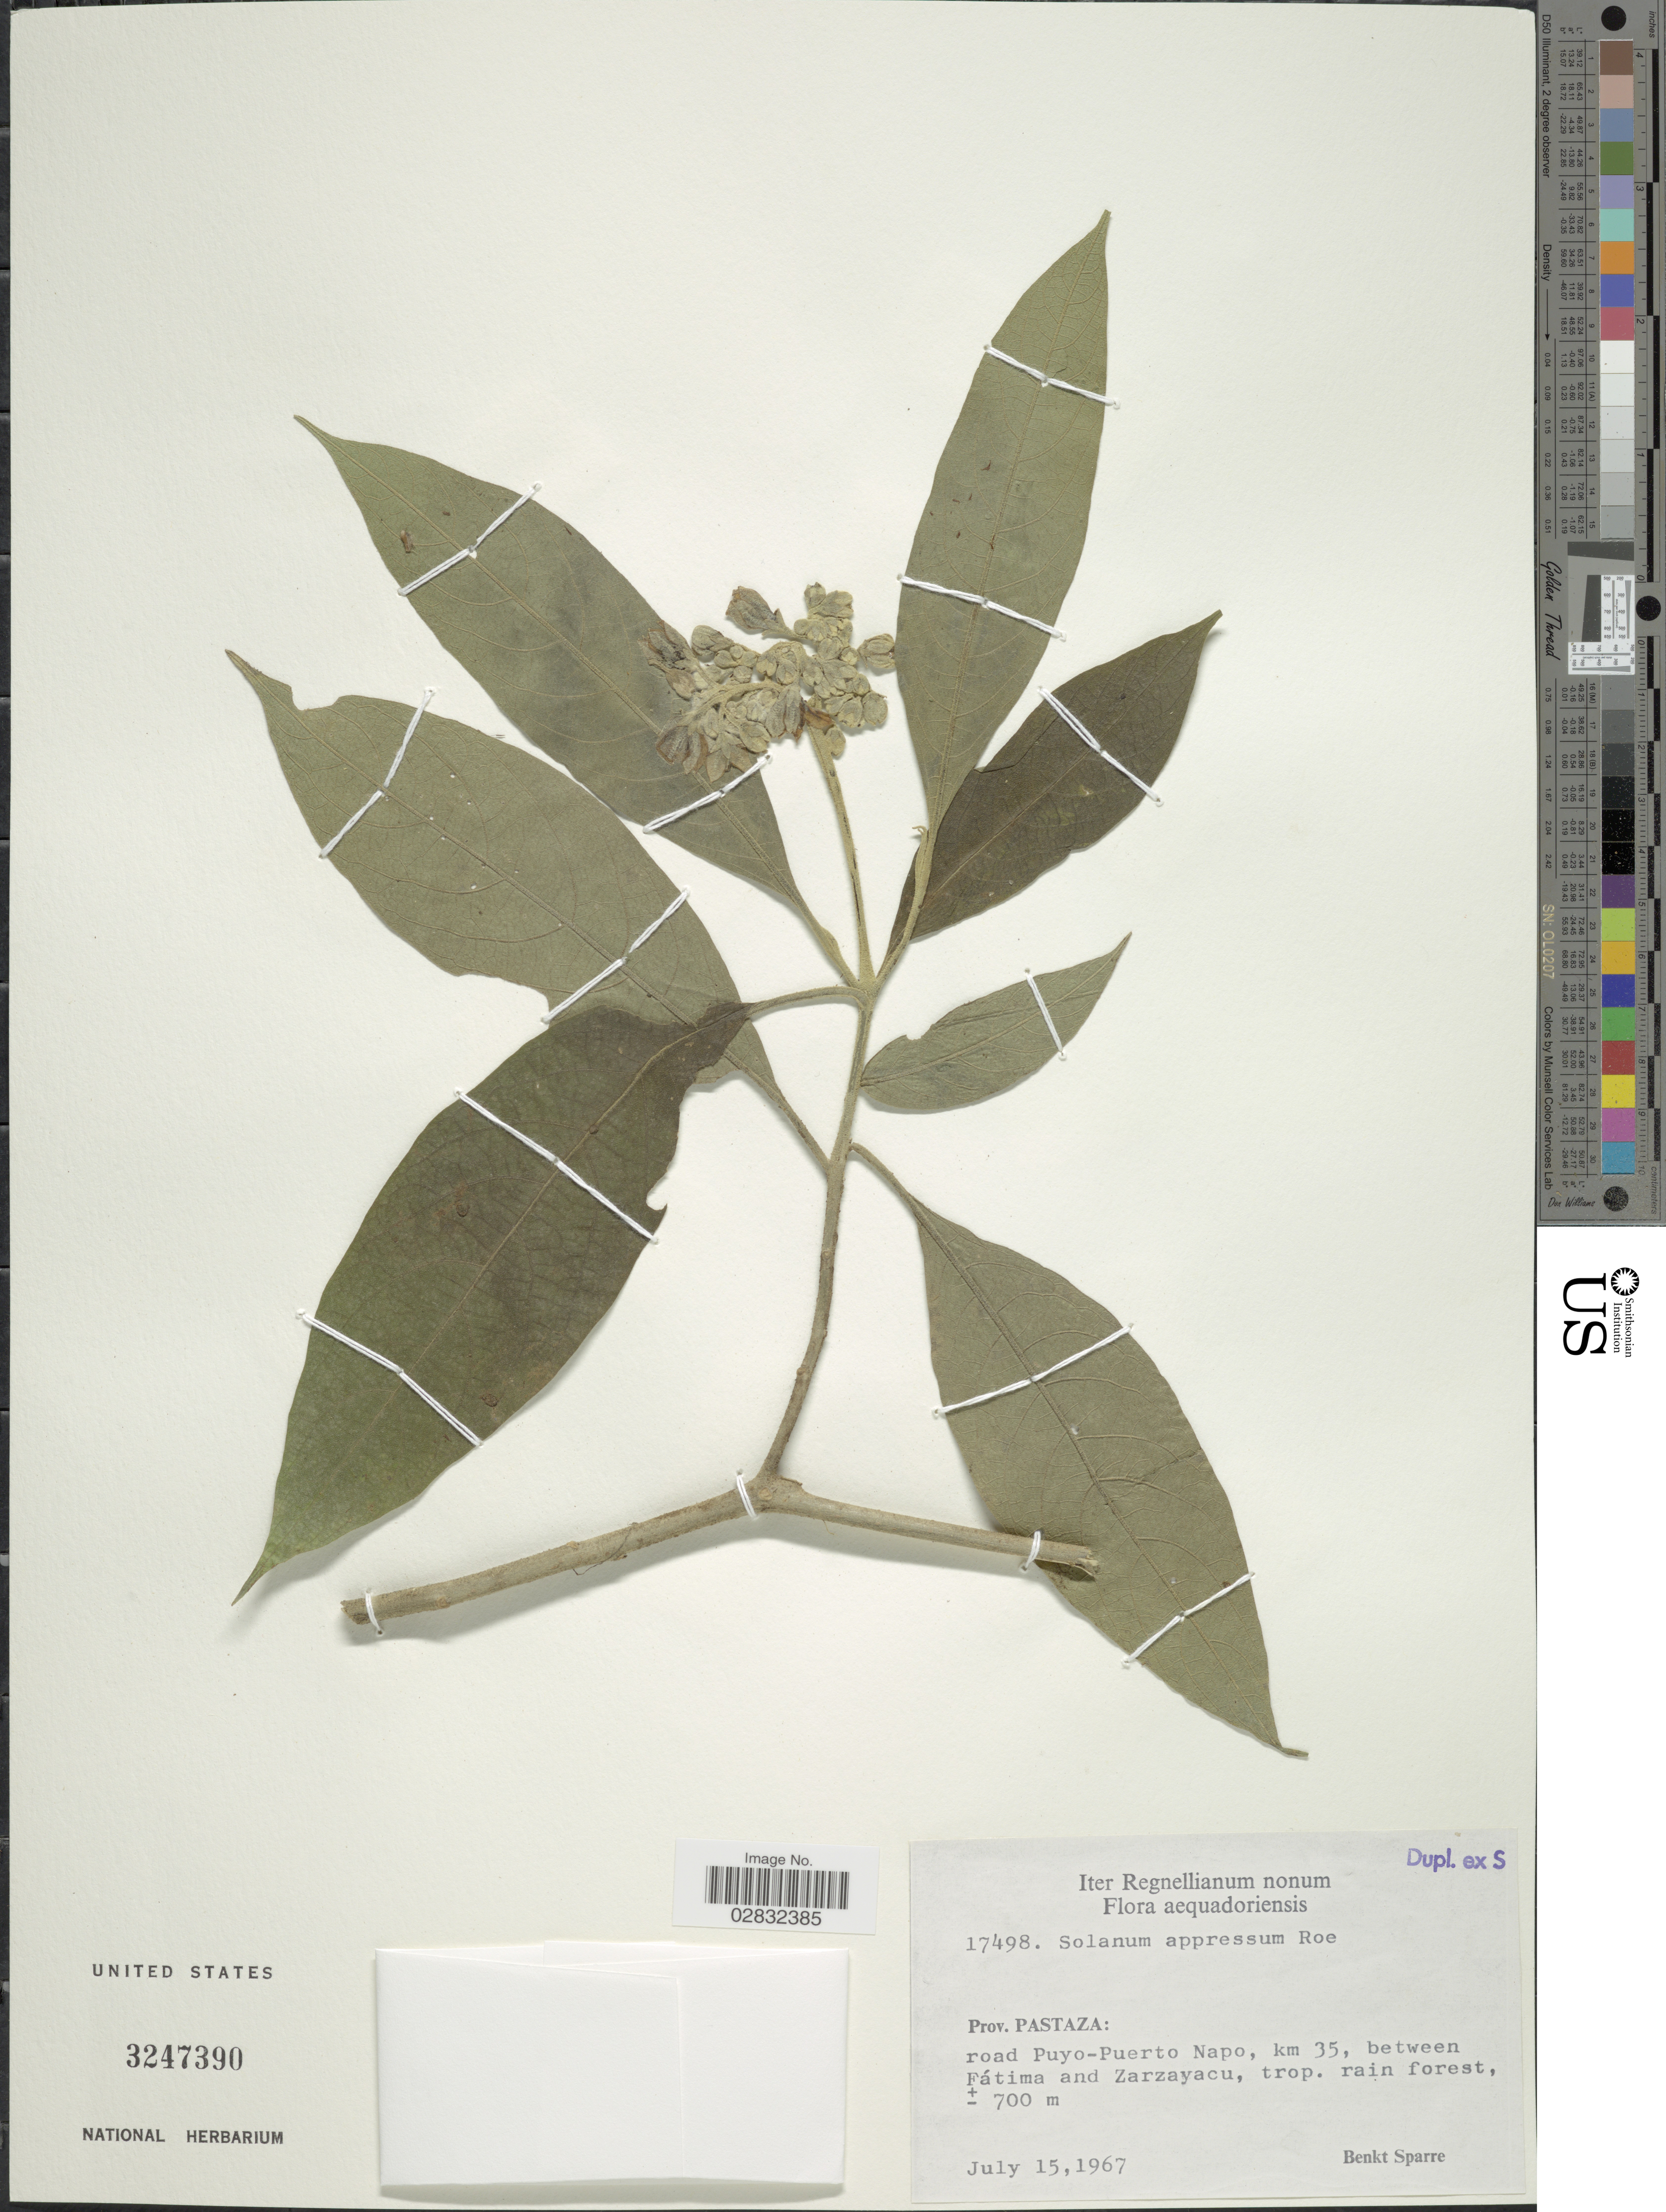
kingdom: Plantae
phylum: Tracheophyta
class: Magnoliopsida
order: Solanales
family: Solanaceae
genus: Solanum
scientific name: Solanum appressum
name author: K.E. Roe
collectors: B. Sparre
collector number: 17498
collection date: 1967-07-15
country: Ecuador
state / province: Pastaza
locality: Prov. Pastaza: road Puyo-Puerto Napo, km 35, between Fátima and Zarzayacu, trop. rain forest.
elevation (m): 700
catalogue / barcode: US 3247390